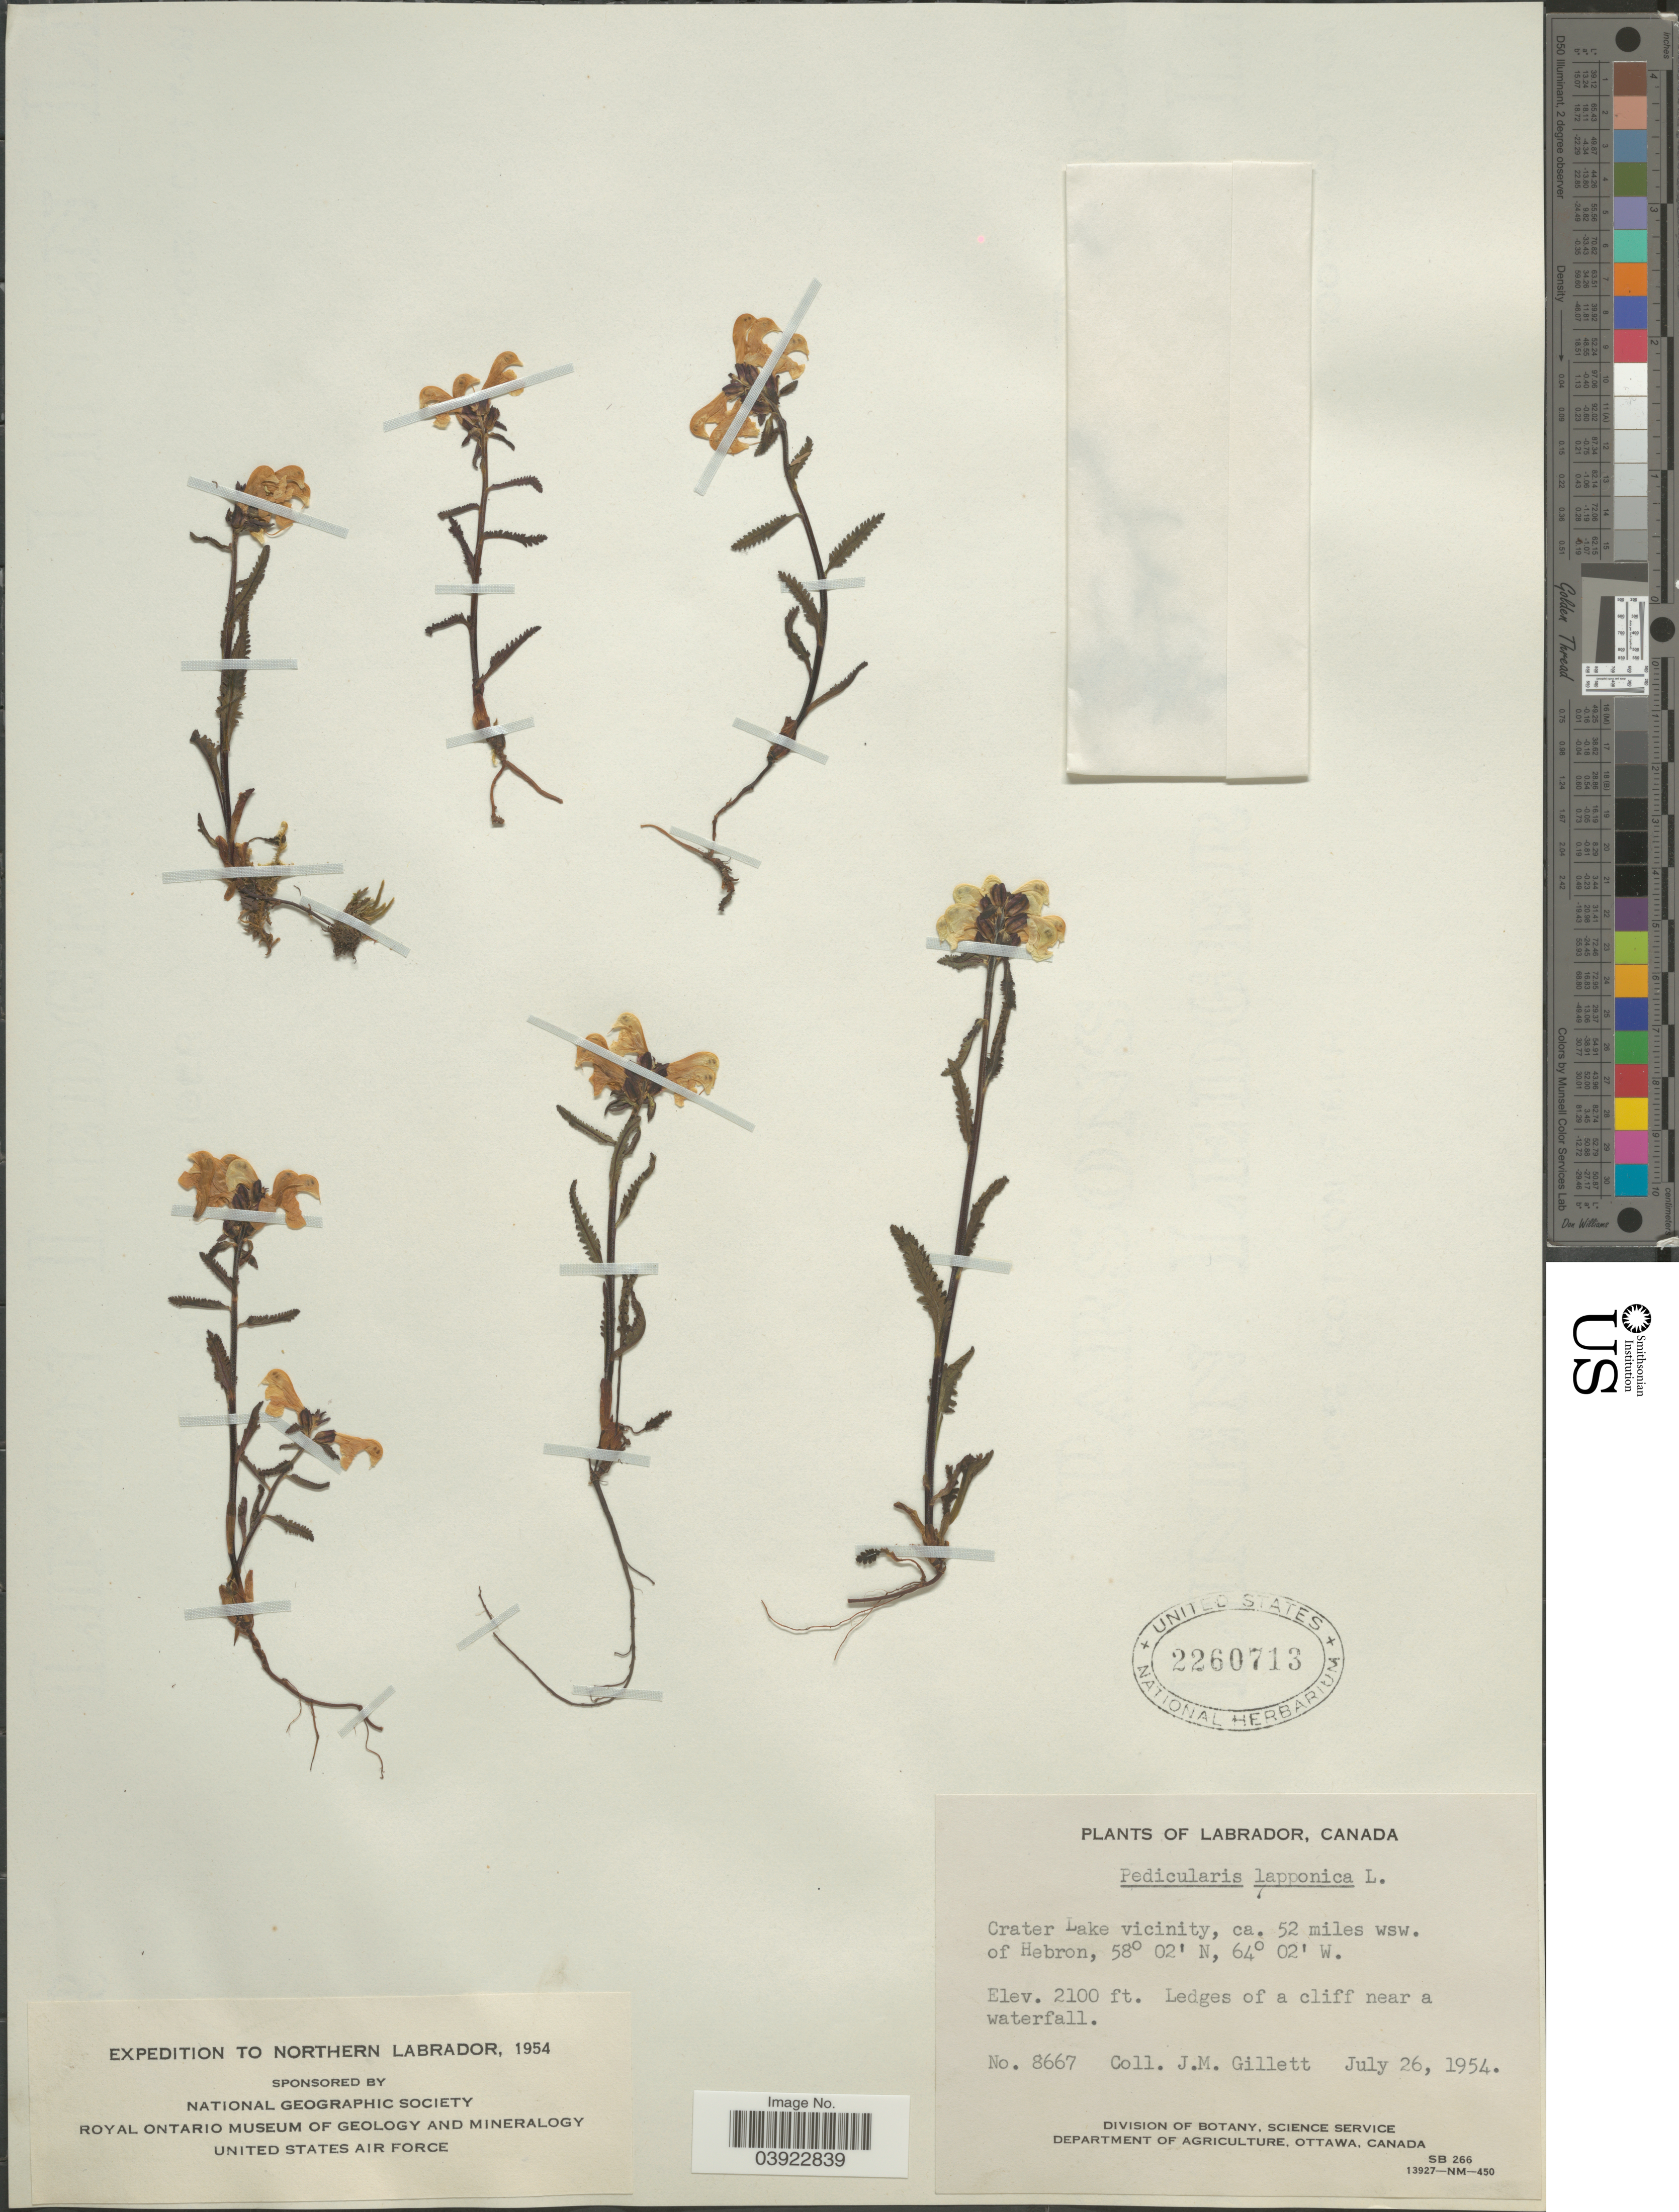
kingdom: Plantae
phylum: Tracheophyta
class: Magnoliopsida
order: Lamiales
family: Orobanchaceae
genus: Pedicularis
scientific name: Pedicularis lapponica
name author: L.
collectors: J. M. Gillett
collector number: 8667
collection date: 1954-07-26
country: Canada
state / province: Newfoundland and Labrador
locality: Labrador. Crater Lake vicinity, ca. 52 miles wss. of Hebron.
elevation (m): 640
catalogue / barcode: US 2260713